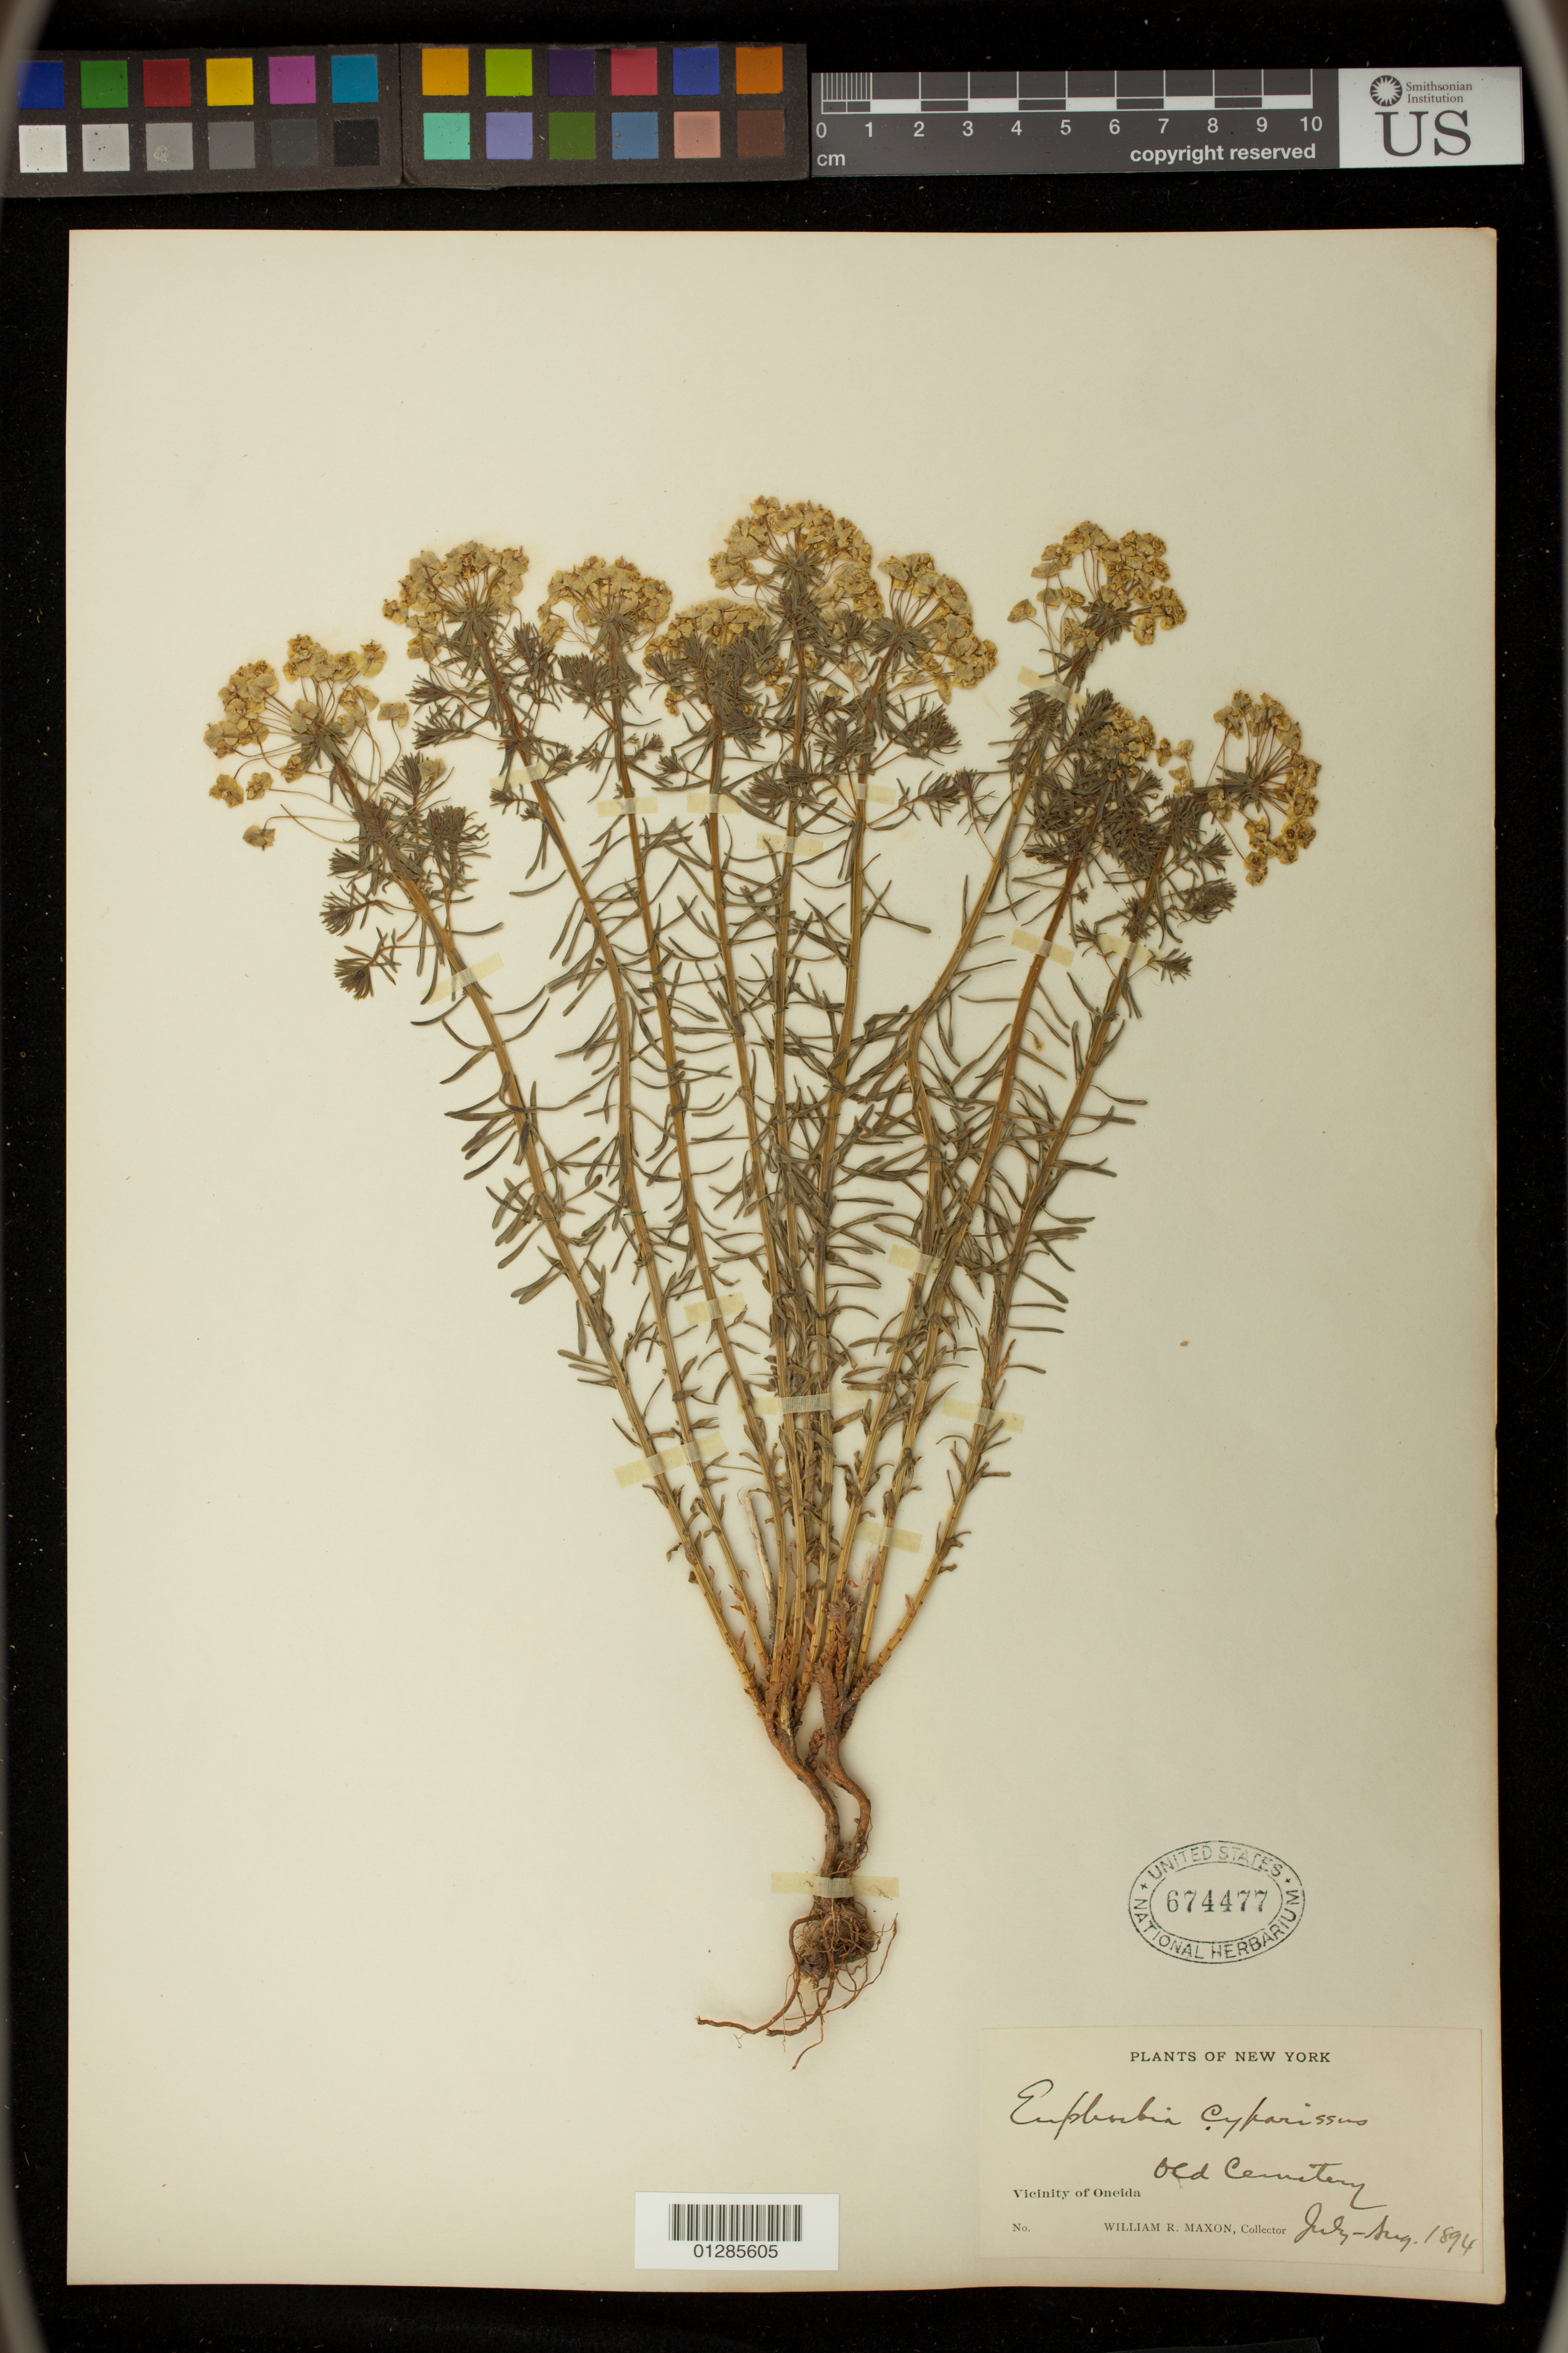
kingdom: Plantae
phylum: Tracheophyta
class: Magnoliopsida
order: Malpighiales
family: Euphorbiaceae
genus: Euphorbia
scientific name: Euphorbia cyparissias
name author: L.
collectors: W. R. Maxon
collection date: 1894-07/1894-08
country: United States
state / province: New York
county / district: Oneida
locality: Old Cemetery, vicinity of Oneida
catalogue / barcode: US 674477